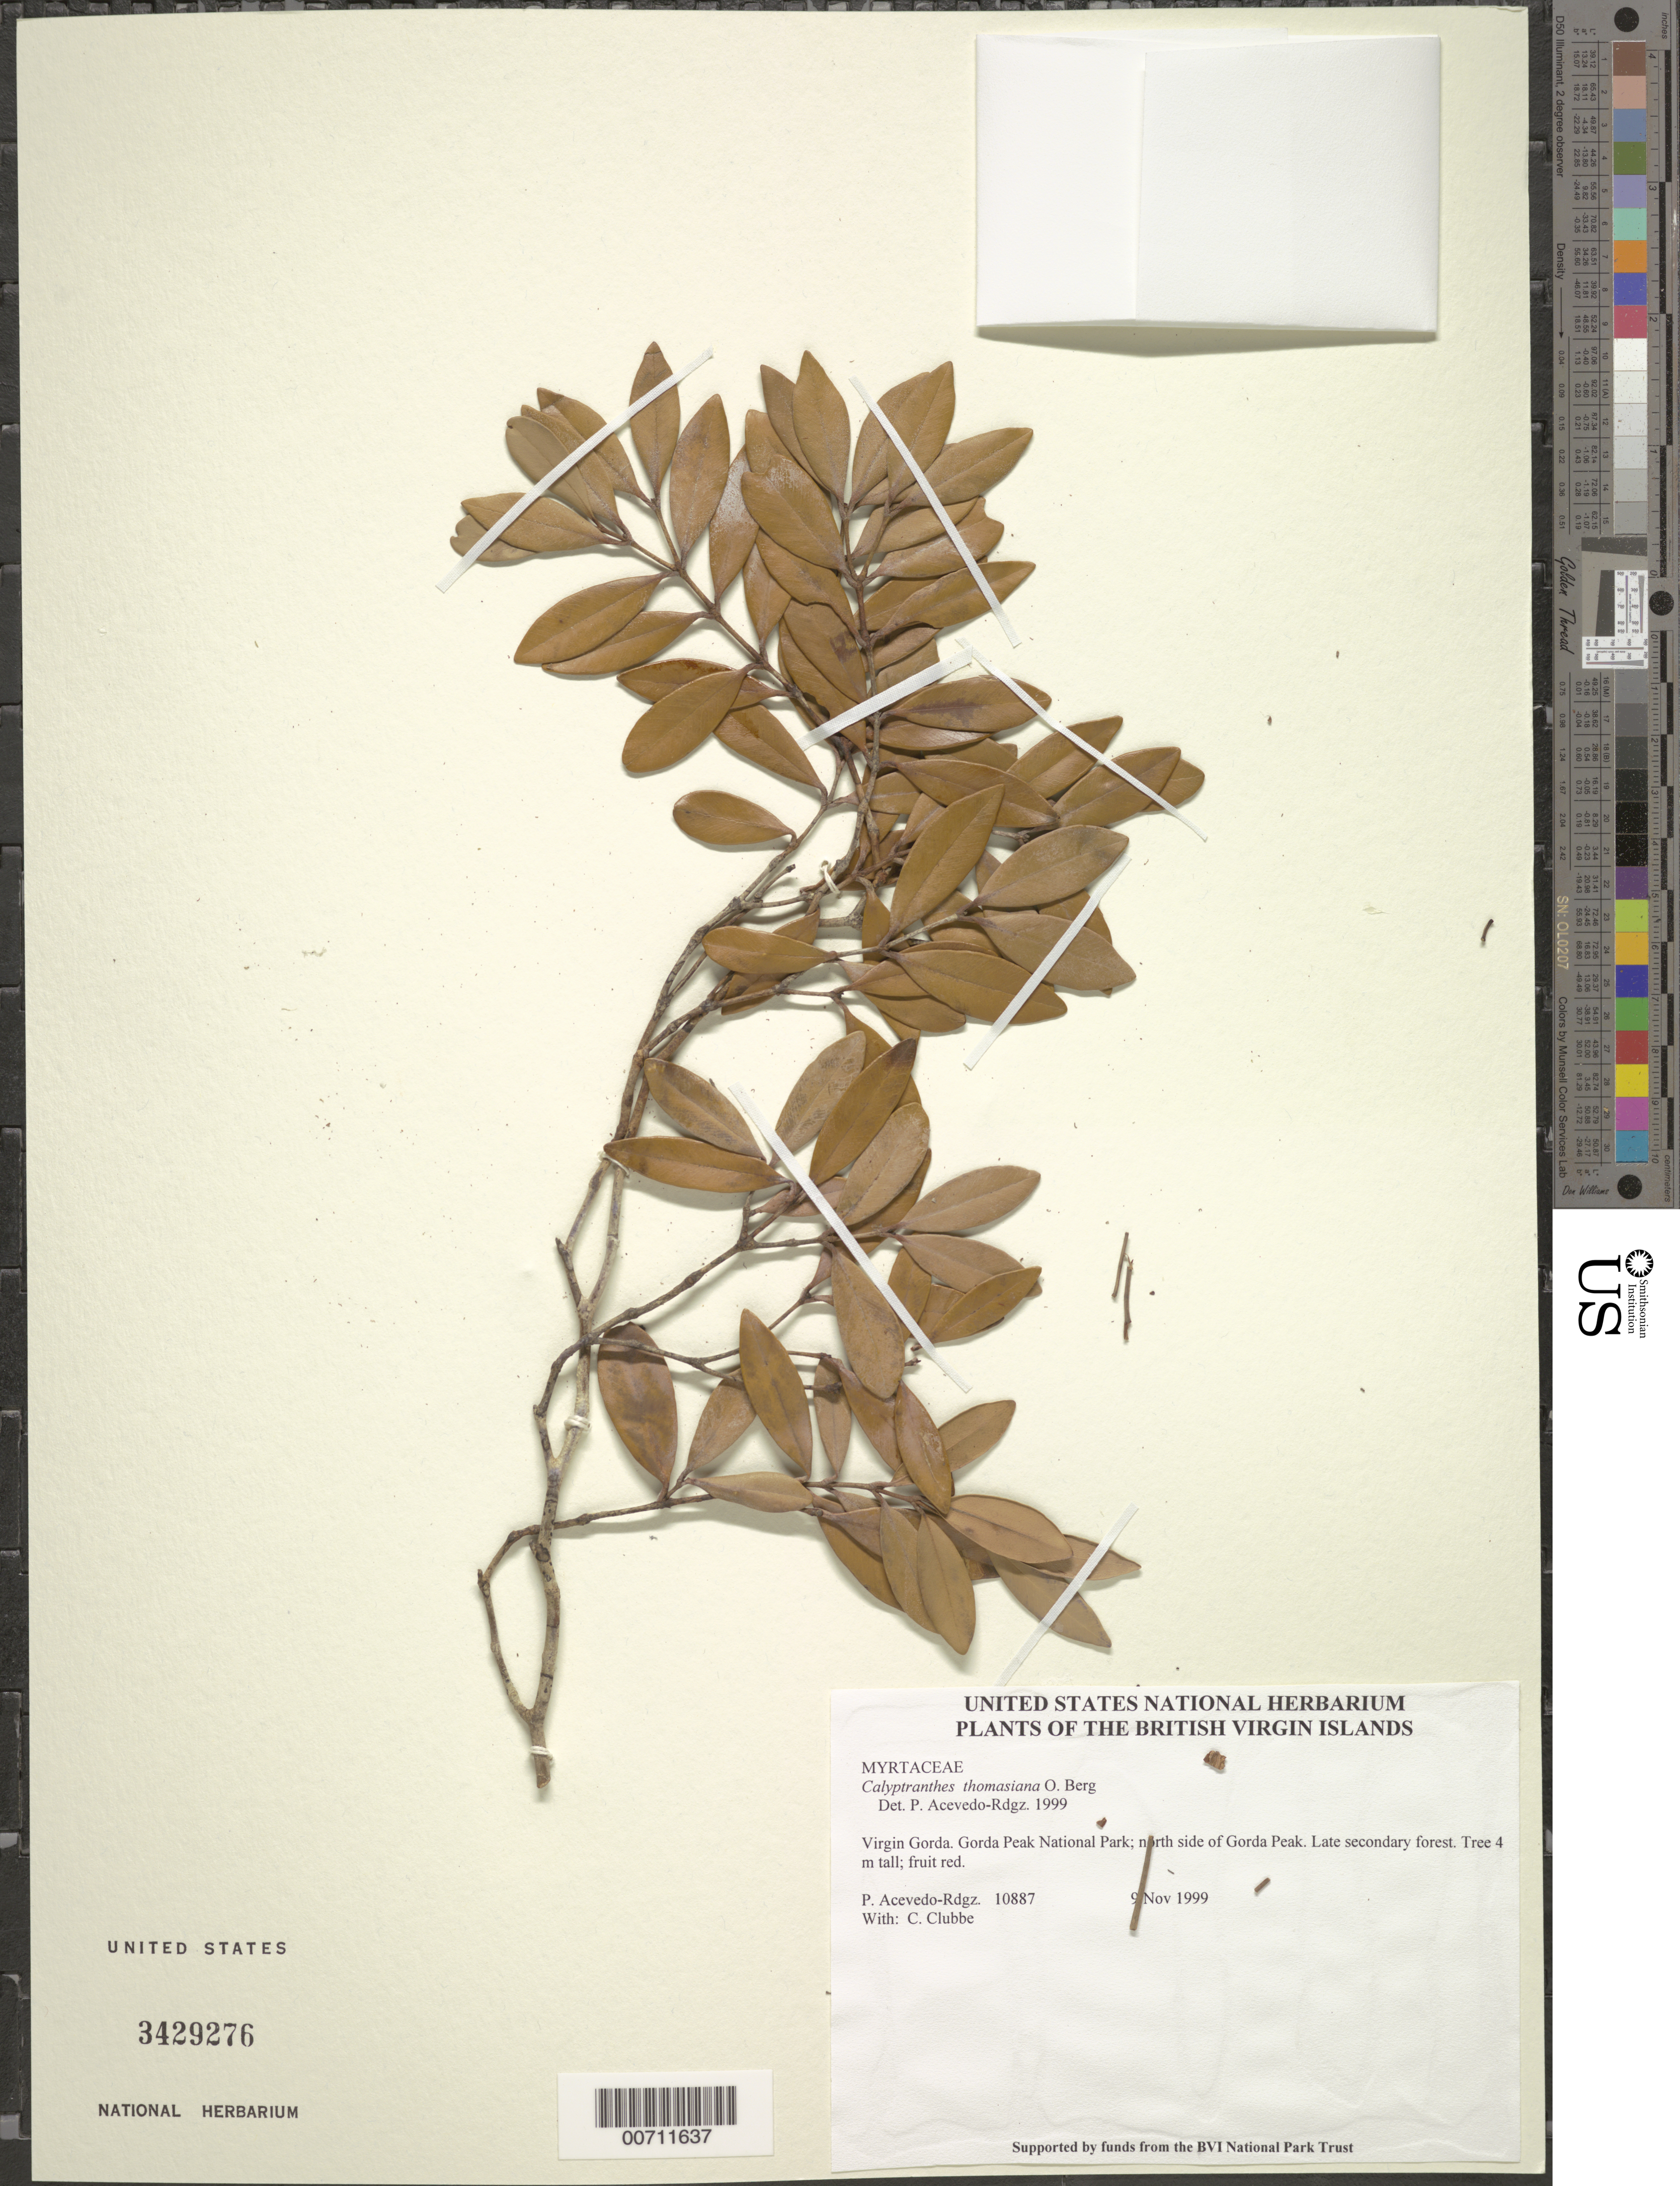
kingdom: Plantae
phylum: Tracheophyta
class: Magnoliopsida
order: Myrtales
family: Myrtaceae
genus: Myrcia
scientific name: Myrcia neothomasiana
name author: A.R. Lourenço & E. Lucas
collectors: P. Acevedo-Rodr., C. Clubbe, M. Gillman & C. Hankamer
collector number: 10887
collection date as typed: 09 Nov 1999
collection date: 1999-11-09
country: British Virgin Islands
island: Virgin Gorda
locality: Gorda Peak National Park; north side of Gorda Peak.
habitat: Late secondary forest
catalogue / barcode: US 3429276